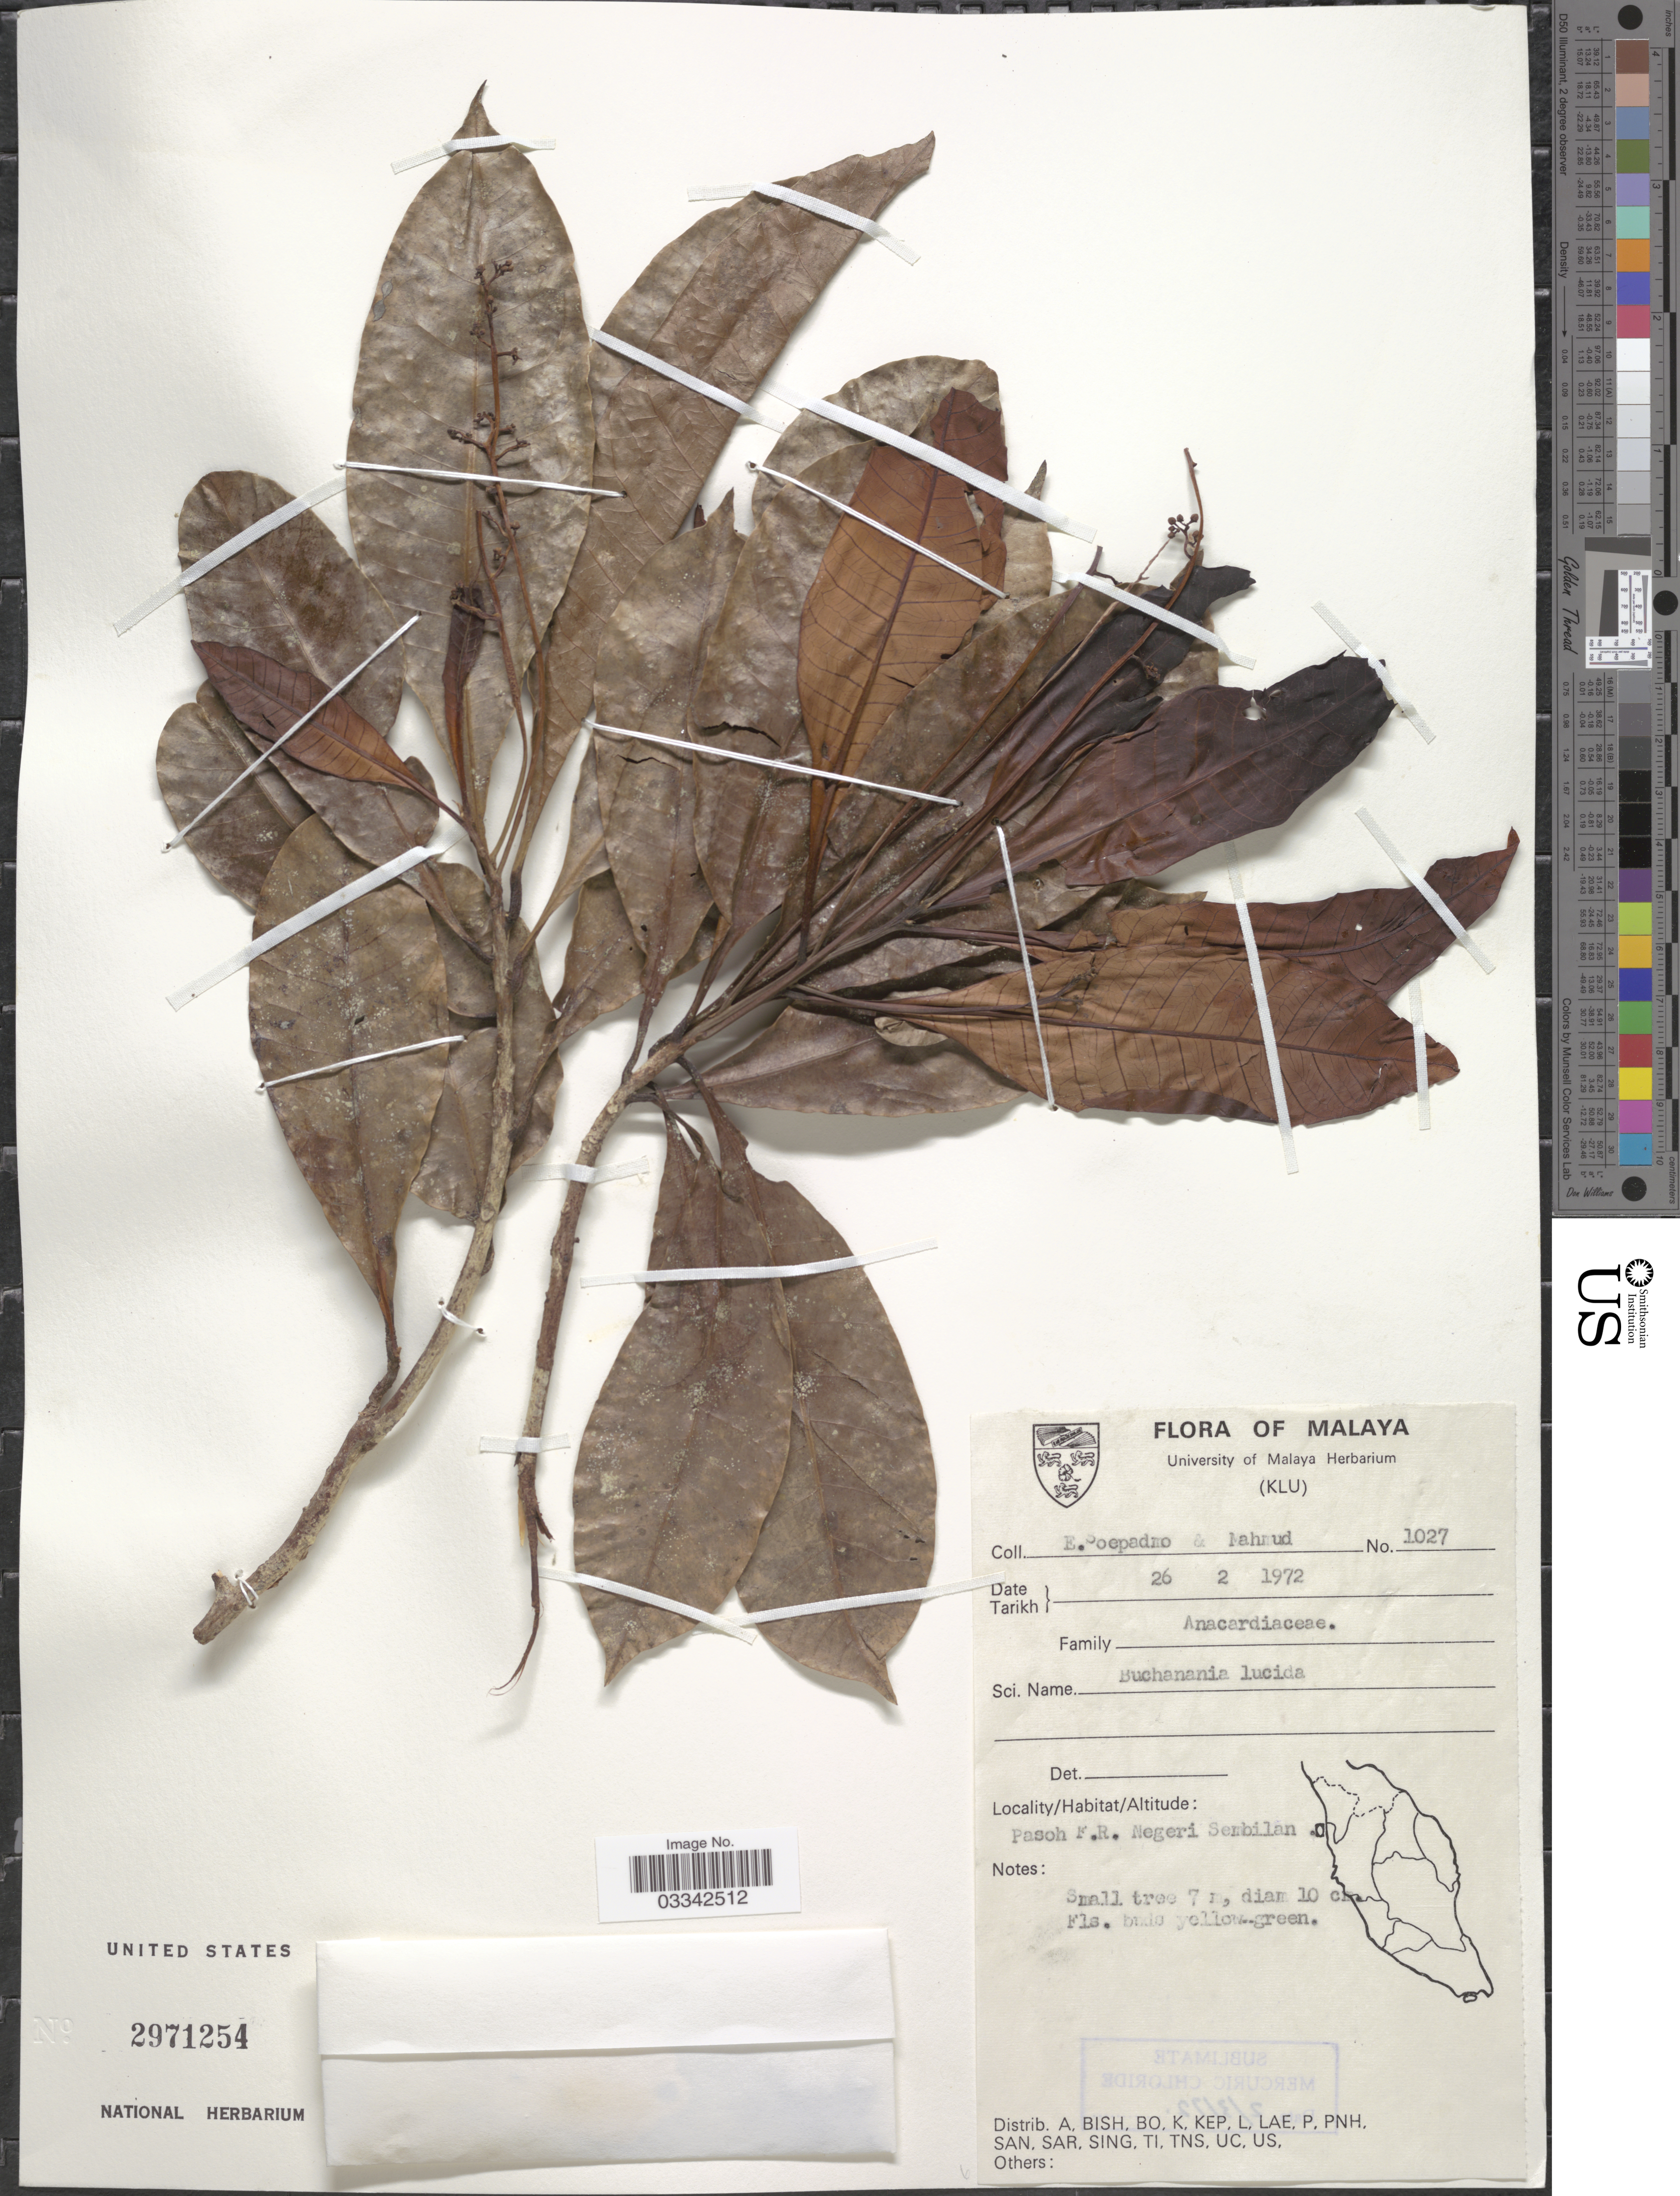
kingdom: Plantae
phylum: Tracheophyta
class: Magnoliopsida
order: Sapindales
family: Anacardiaceae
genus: Buchanania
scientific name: Buchanania lucida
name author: Blume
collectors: E. Soepadmo & -. Mahmud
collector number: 1027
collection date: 1972-02-26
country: Malaysia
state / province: Negeri Sembilan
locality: Malaya. Pasoh F. R. Negeri Sembilan.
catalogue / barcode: US 2971254